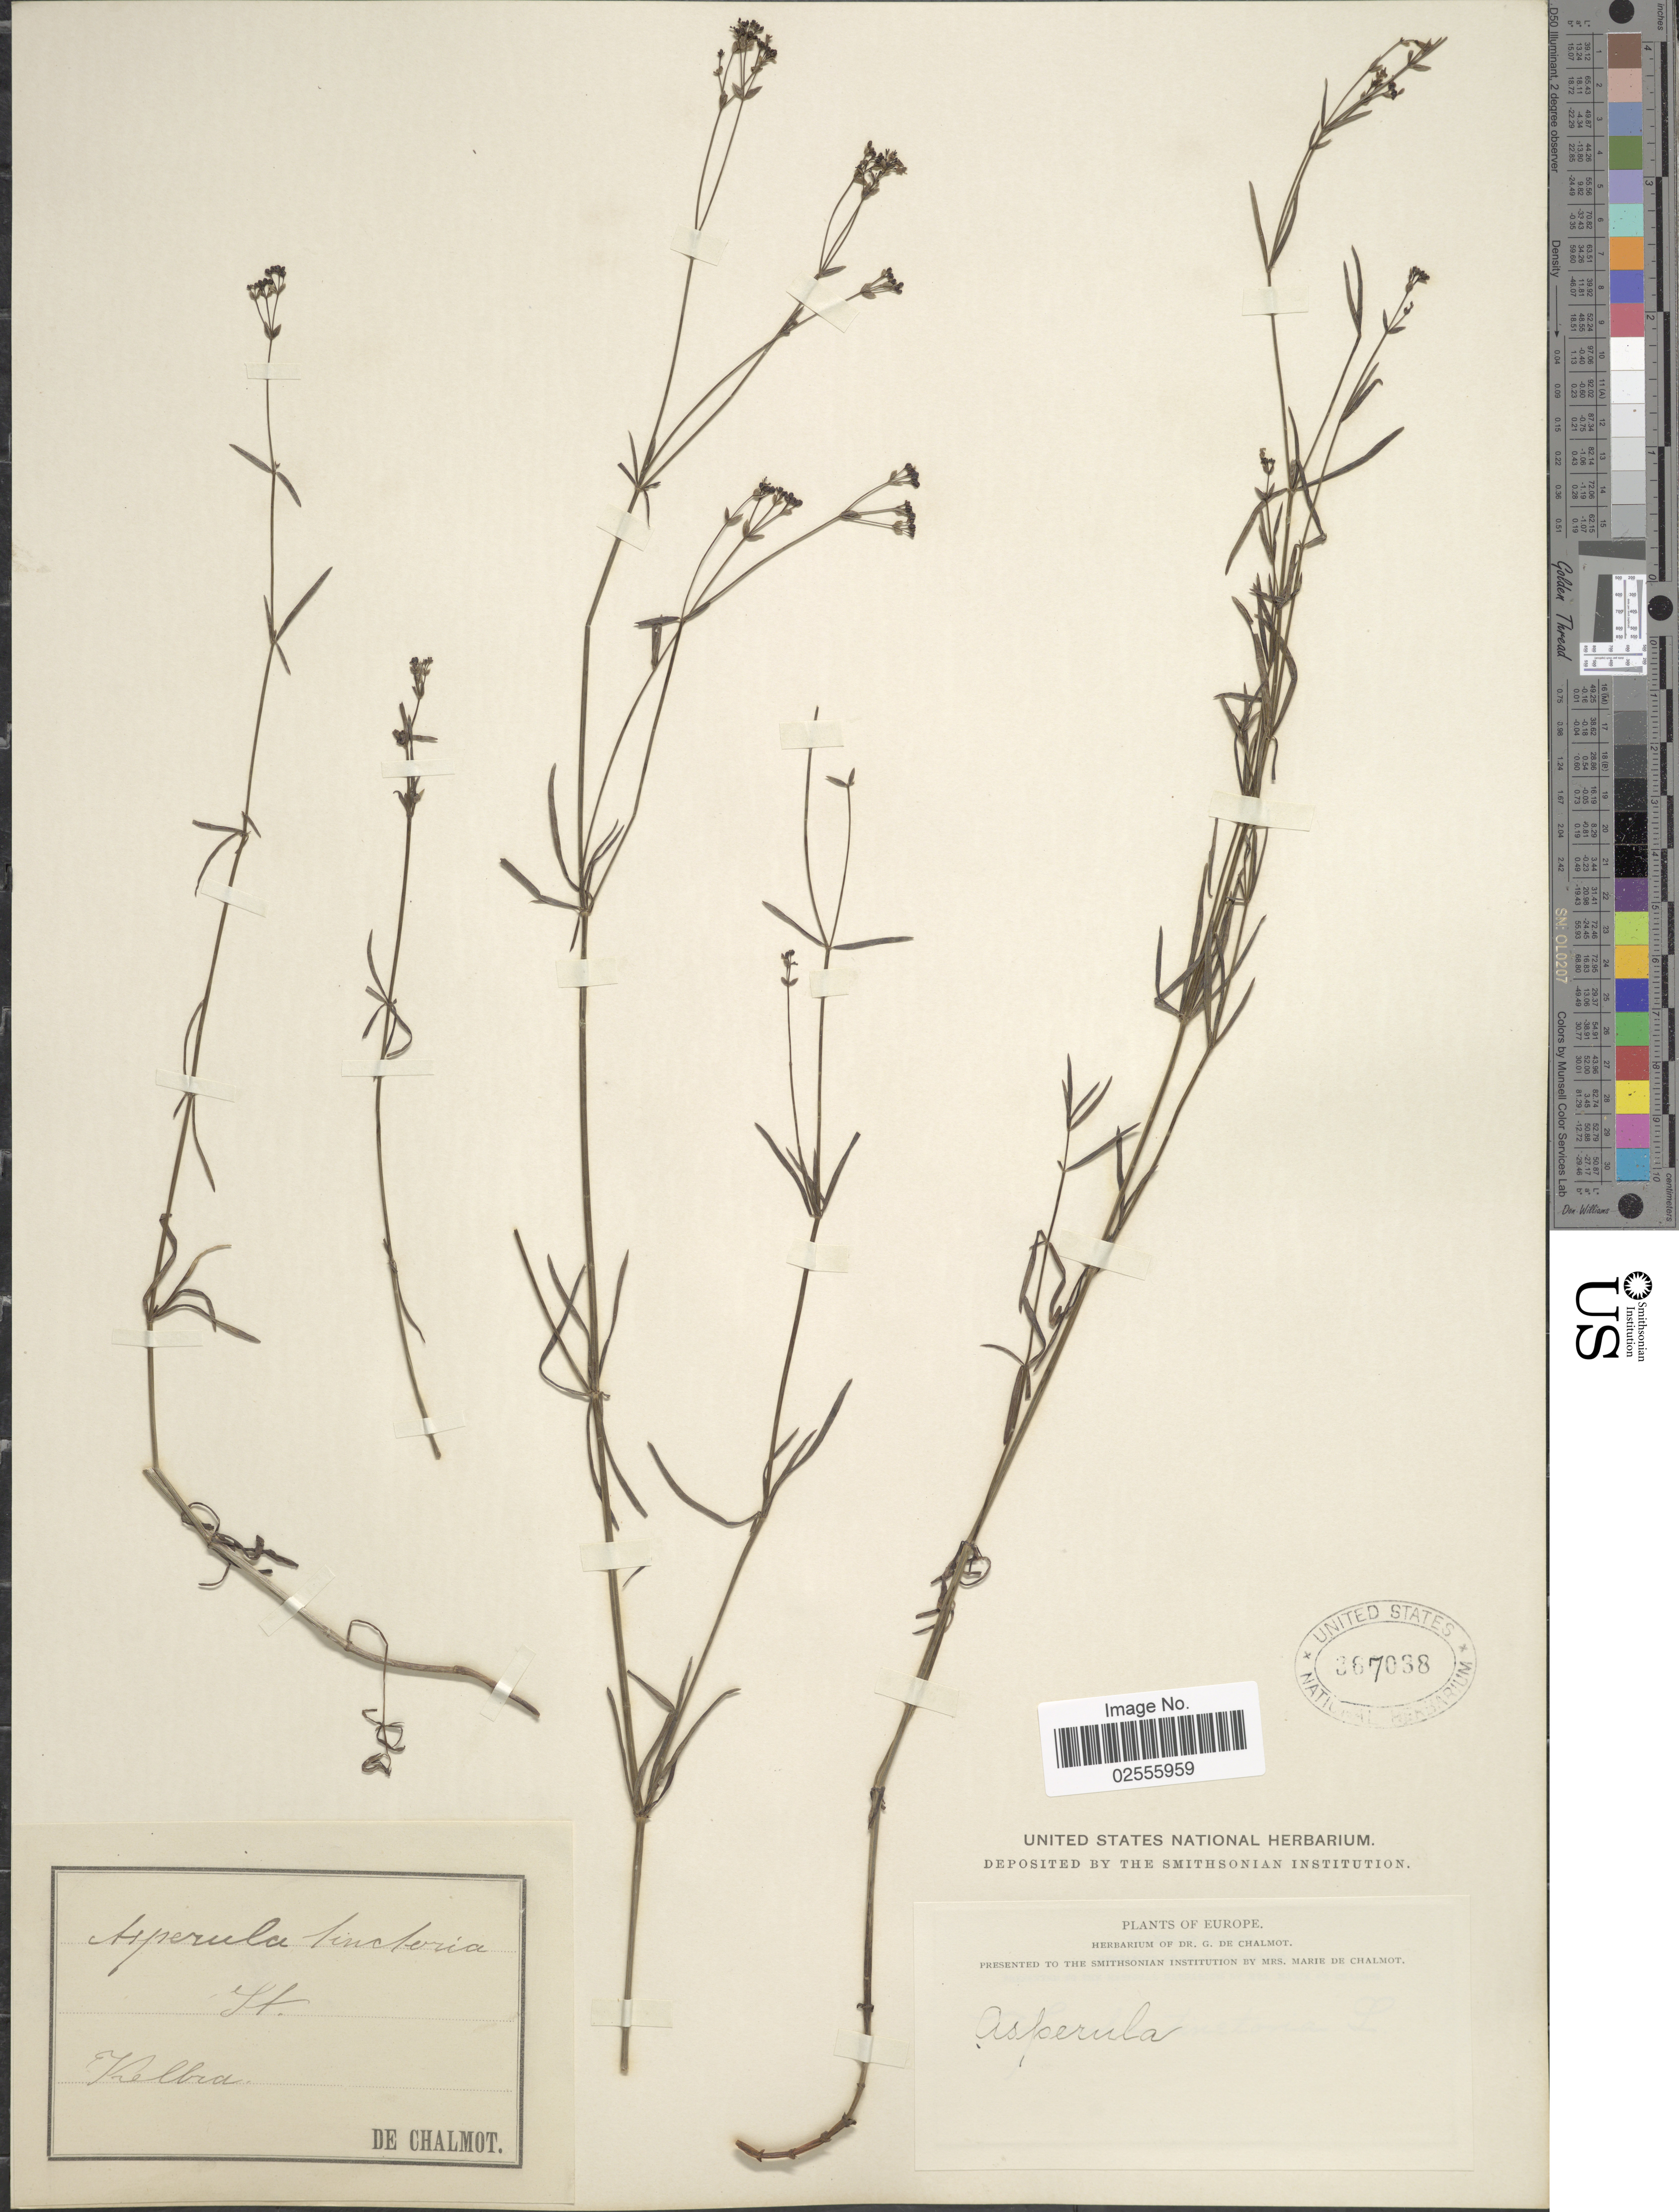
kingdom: Plantae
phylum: Tracheophyta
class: Magnoliopsida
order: Gentianales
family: Rubiaceae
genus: Asperula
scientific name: Asperula tinctoria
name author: L.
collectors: G. de Chalmot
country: Germany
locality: Kelbra, Europe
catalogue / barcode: US 367038